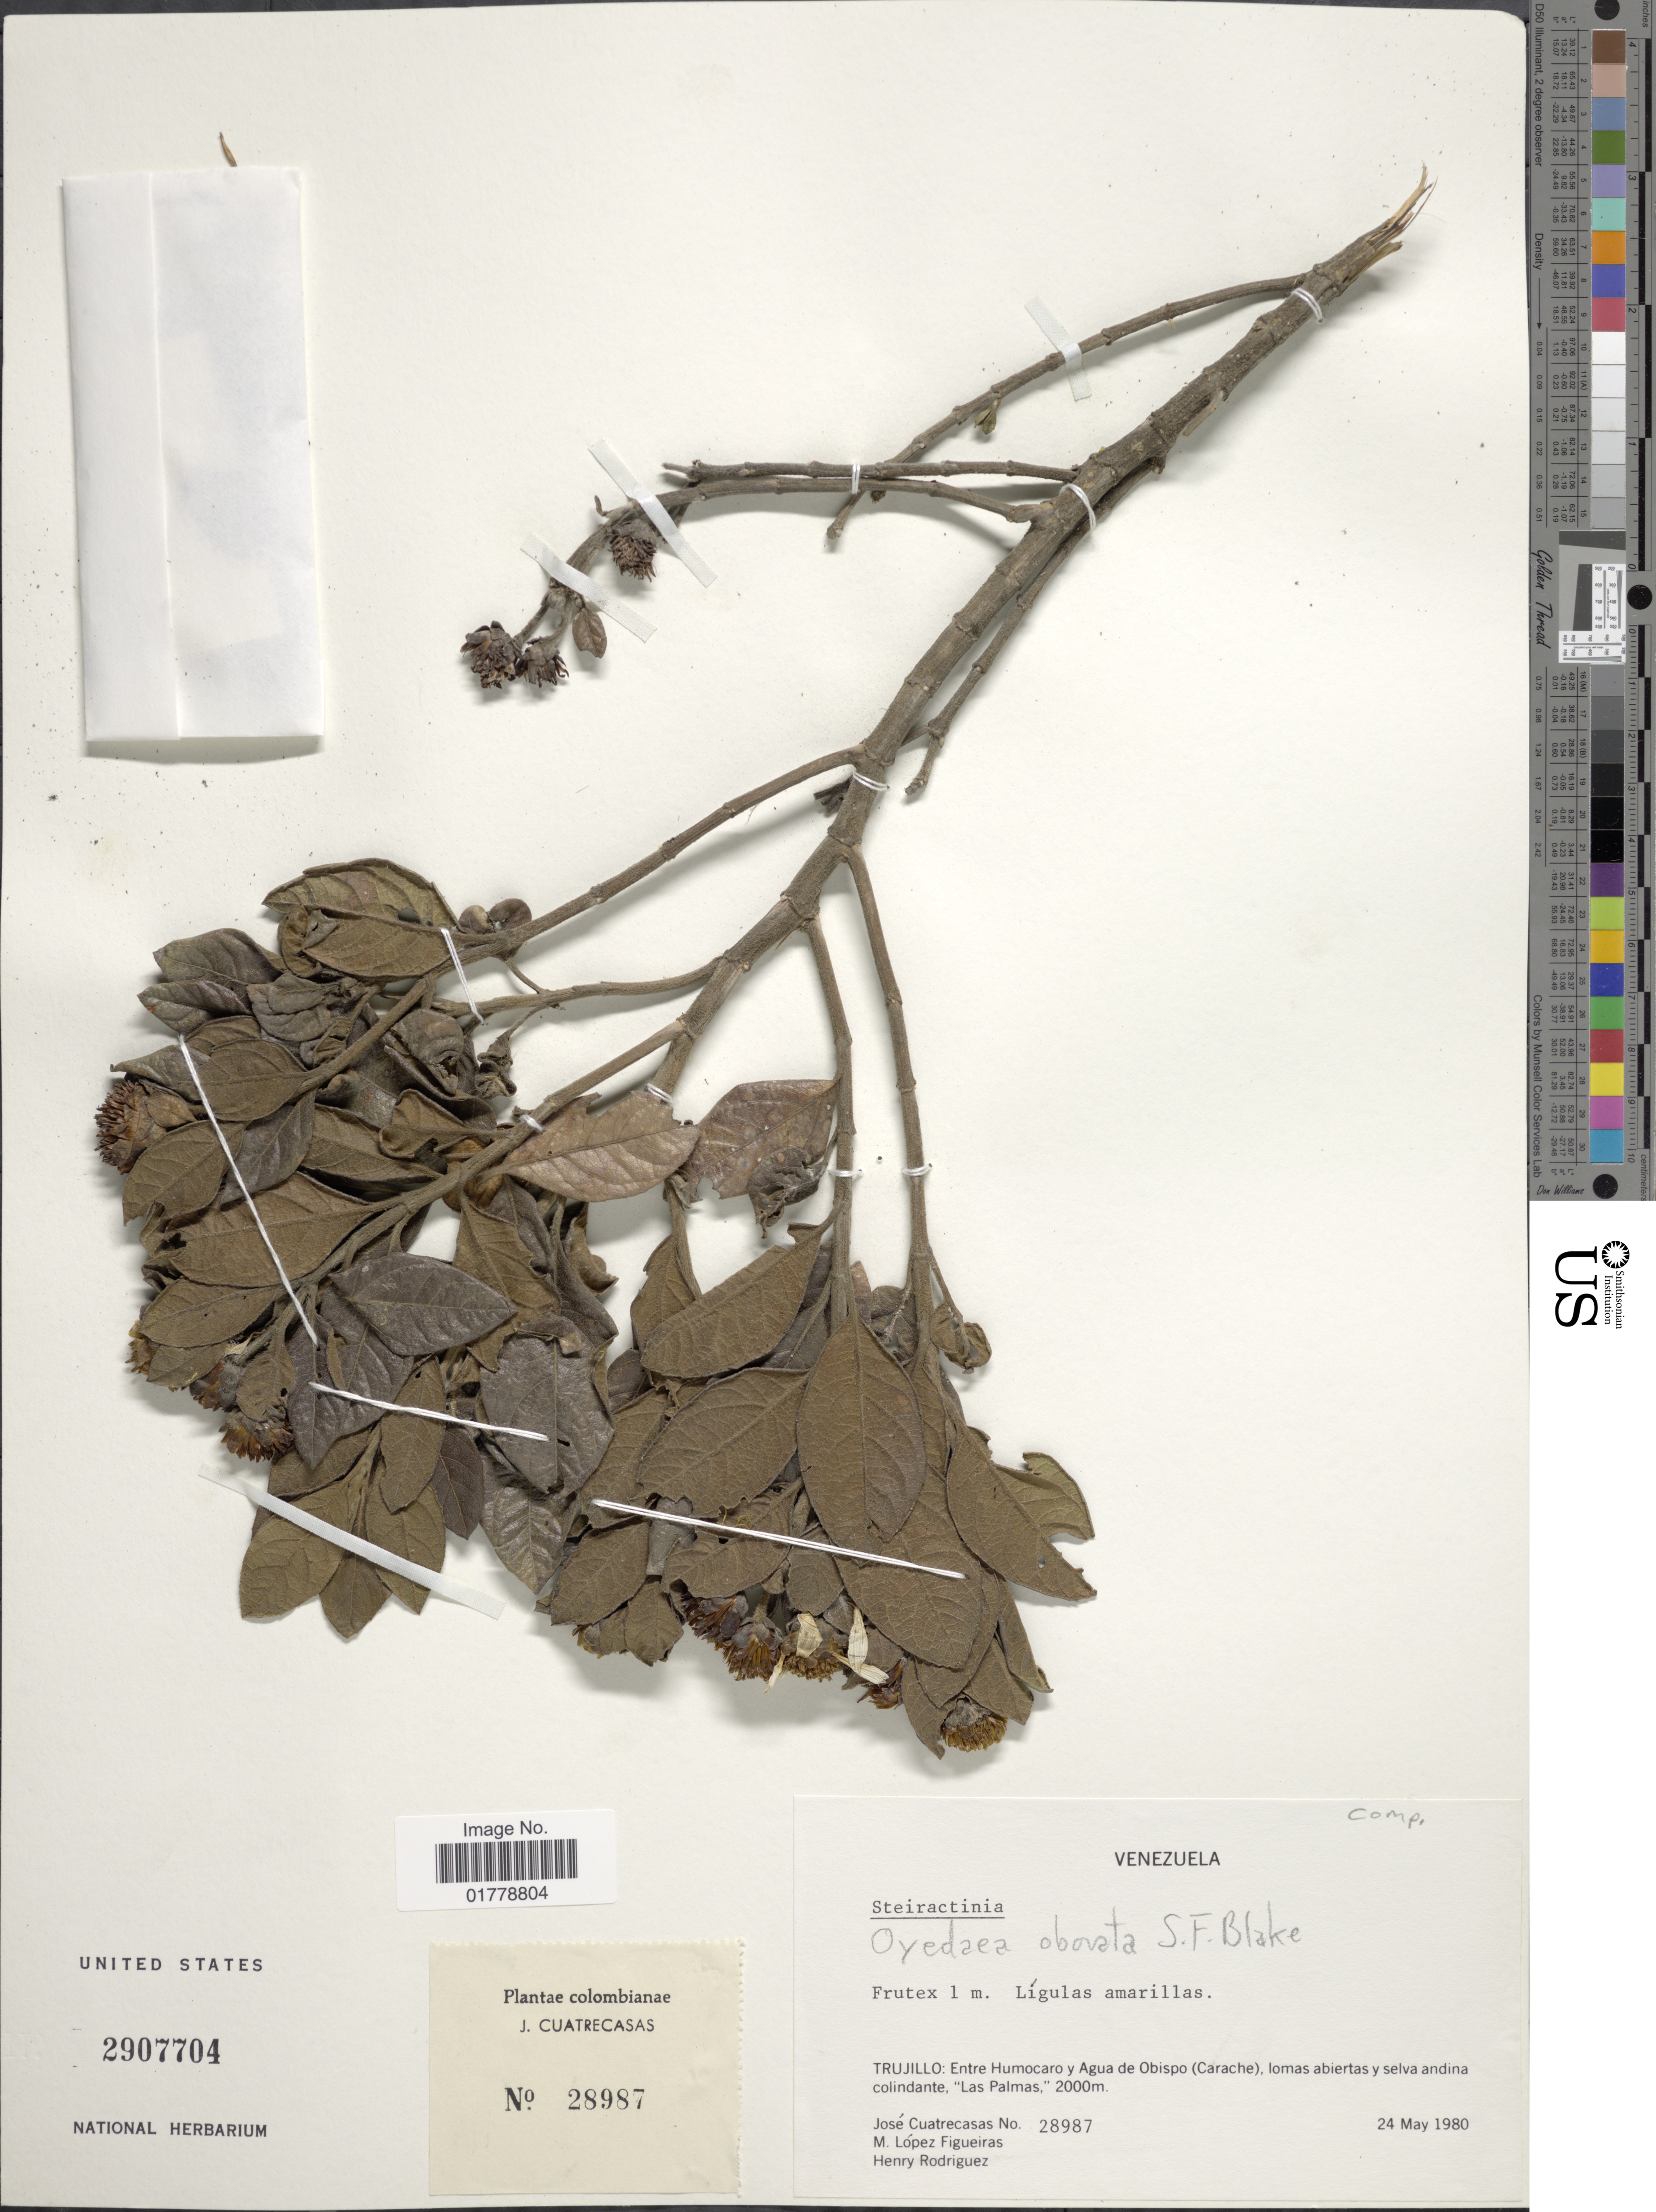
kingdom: Plantae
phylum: Tracheophyta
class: Magnoliopsida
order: Asterales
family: Asteraceae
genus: Oyedaea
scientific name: Oyedaea obovata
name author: S.F. Blake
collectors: J. Cuatrecasas, M. López Figueiras & H. A. Rodriguez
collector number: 28987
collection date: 1980-05-24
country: Venezuela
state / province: Trujillo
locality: Trujillo: Entre Humocaro y Agua de Obispo (Carache), lomas abiertas y selva andina colindante, "Las Palmas"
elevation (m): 2000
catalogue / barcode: US 2907704